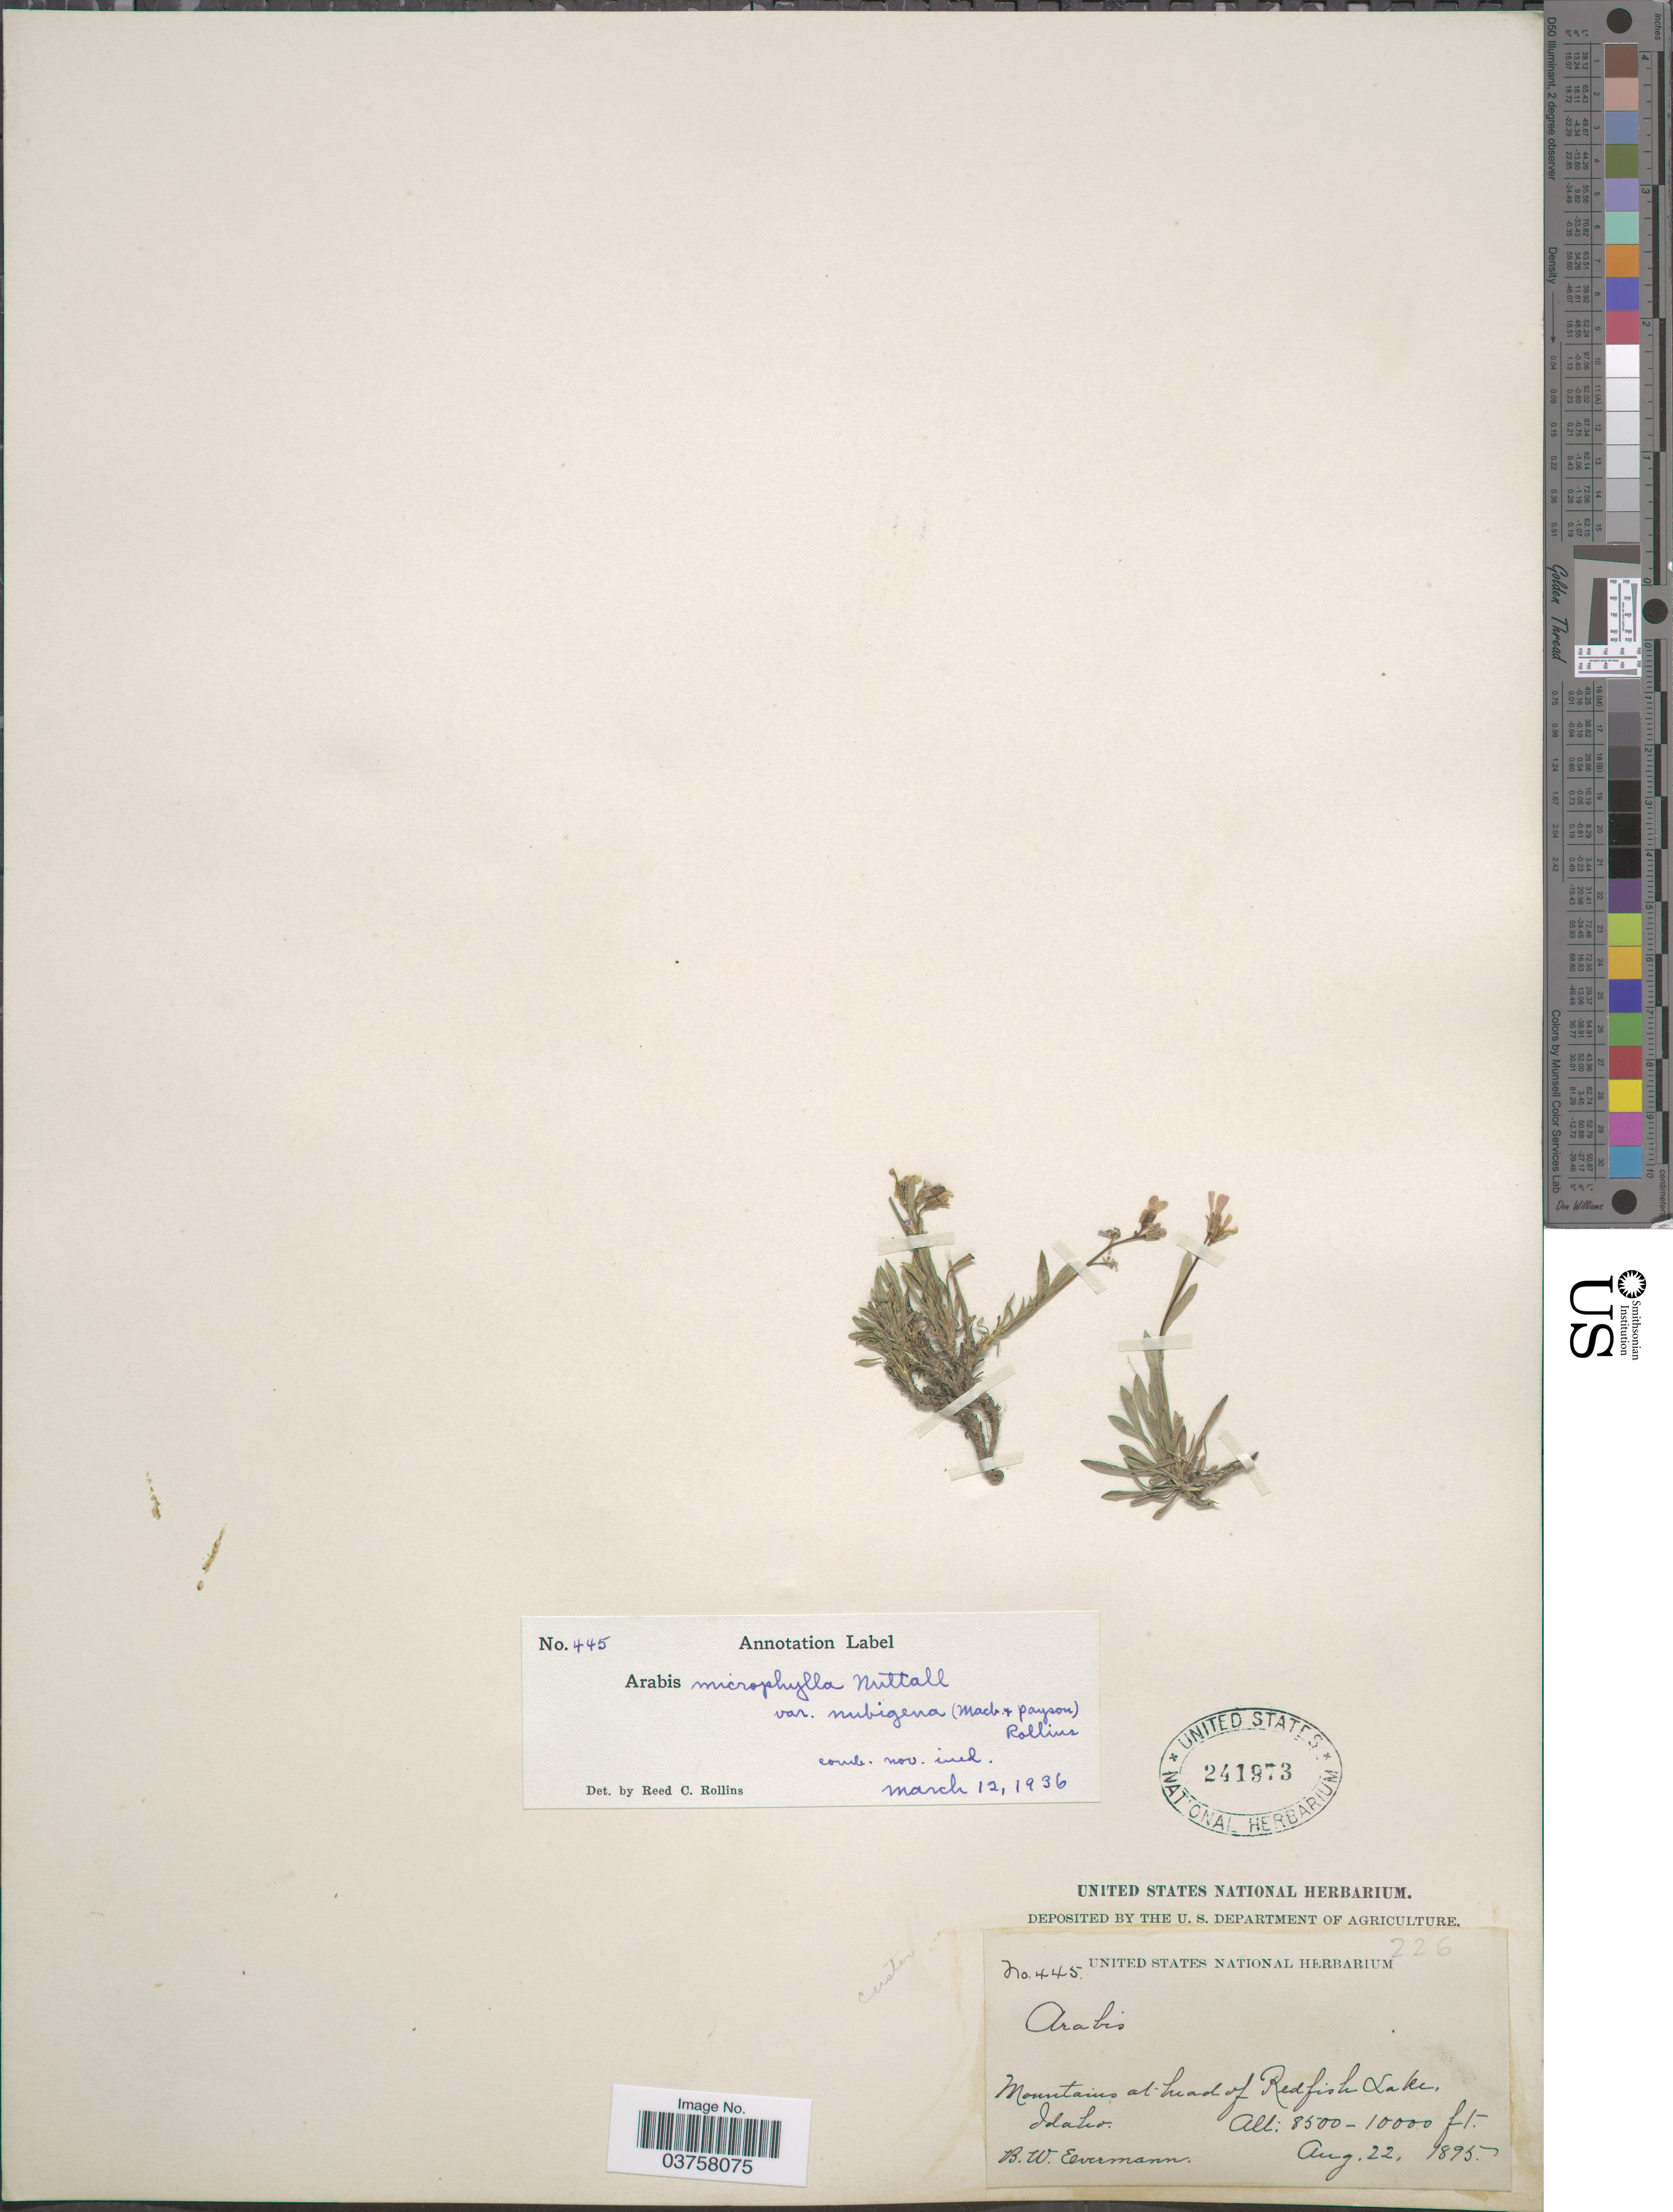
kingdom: Plantae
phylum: Tracheophyta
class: Magnoliopsida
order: Brassicales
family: Brassicaceae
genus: Arabis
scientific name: Arabis lyallii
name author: S. Watson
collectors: B. W. Evermann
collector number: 445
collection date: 1895-08-22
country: United States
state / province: Idaho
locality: Mountains at head of Redfish Lake.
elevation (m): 2591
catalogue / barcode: US 241973